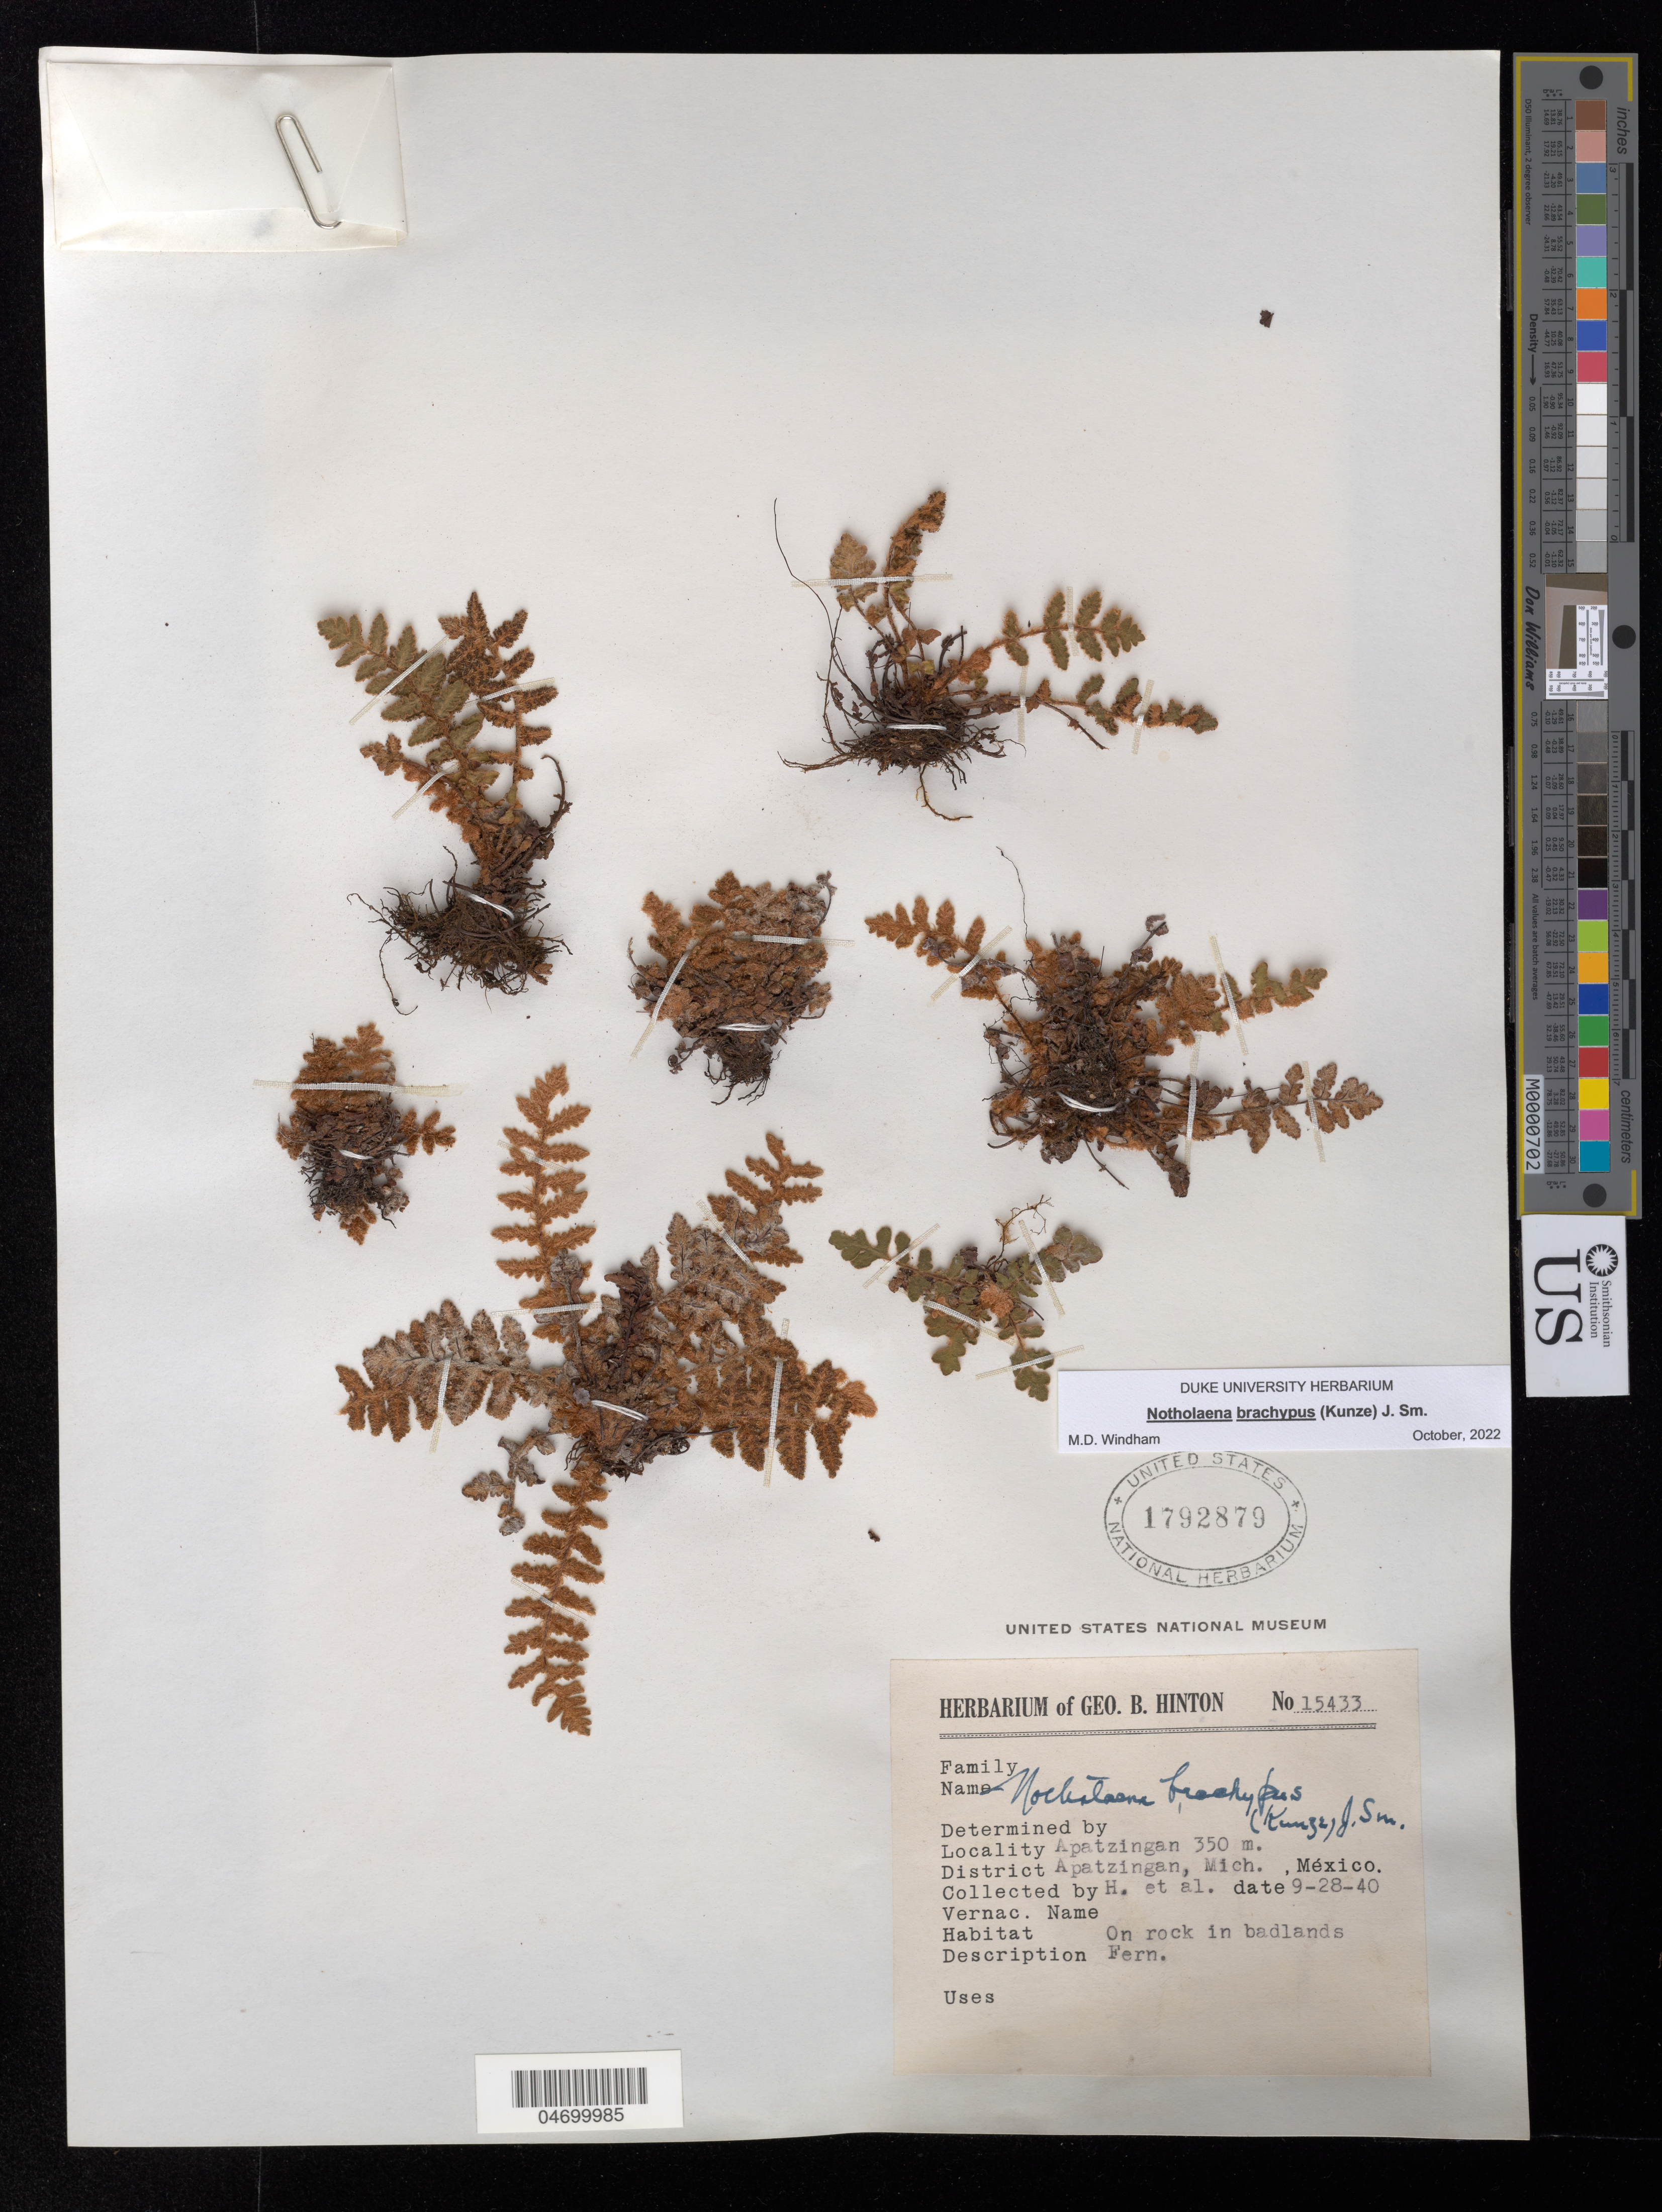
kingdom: Plantae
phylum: Tracheophyta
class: Polypodiopsida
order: Polypodiales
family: Pteridaceae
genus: Notholaena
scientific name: Notholaena brachypus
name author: (Kunze) J. Sm.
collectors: G. B. Hinton & et al.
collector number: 15433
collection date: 1940-09-28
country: Mexico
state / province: Michoacán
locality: Apatzingan. District Apatzingan.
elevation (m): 350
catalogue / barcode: US 1792879